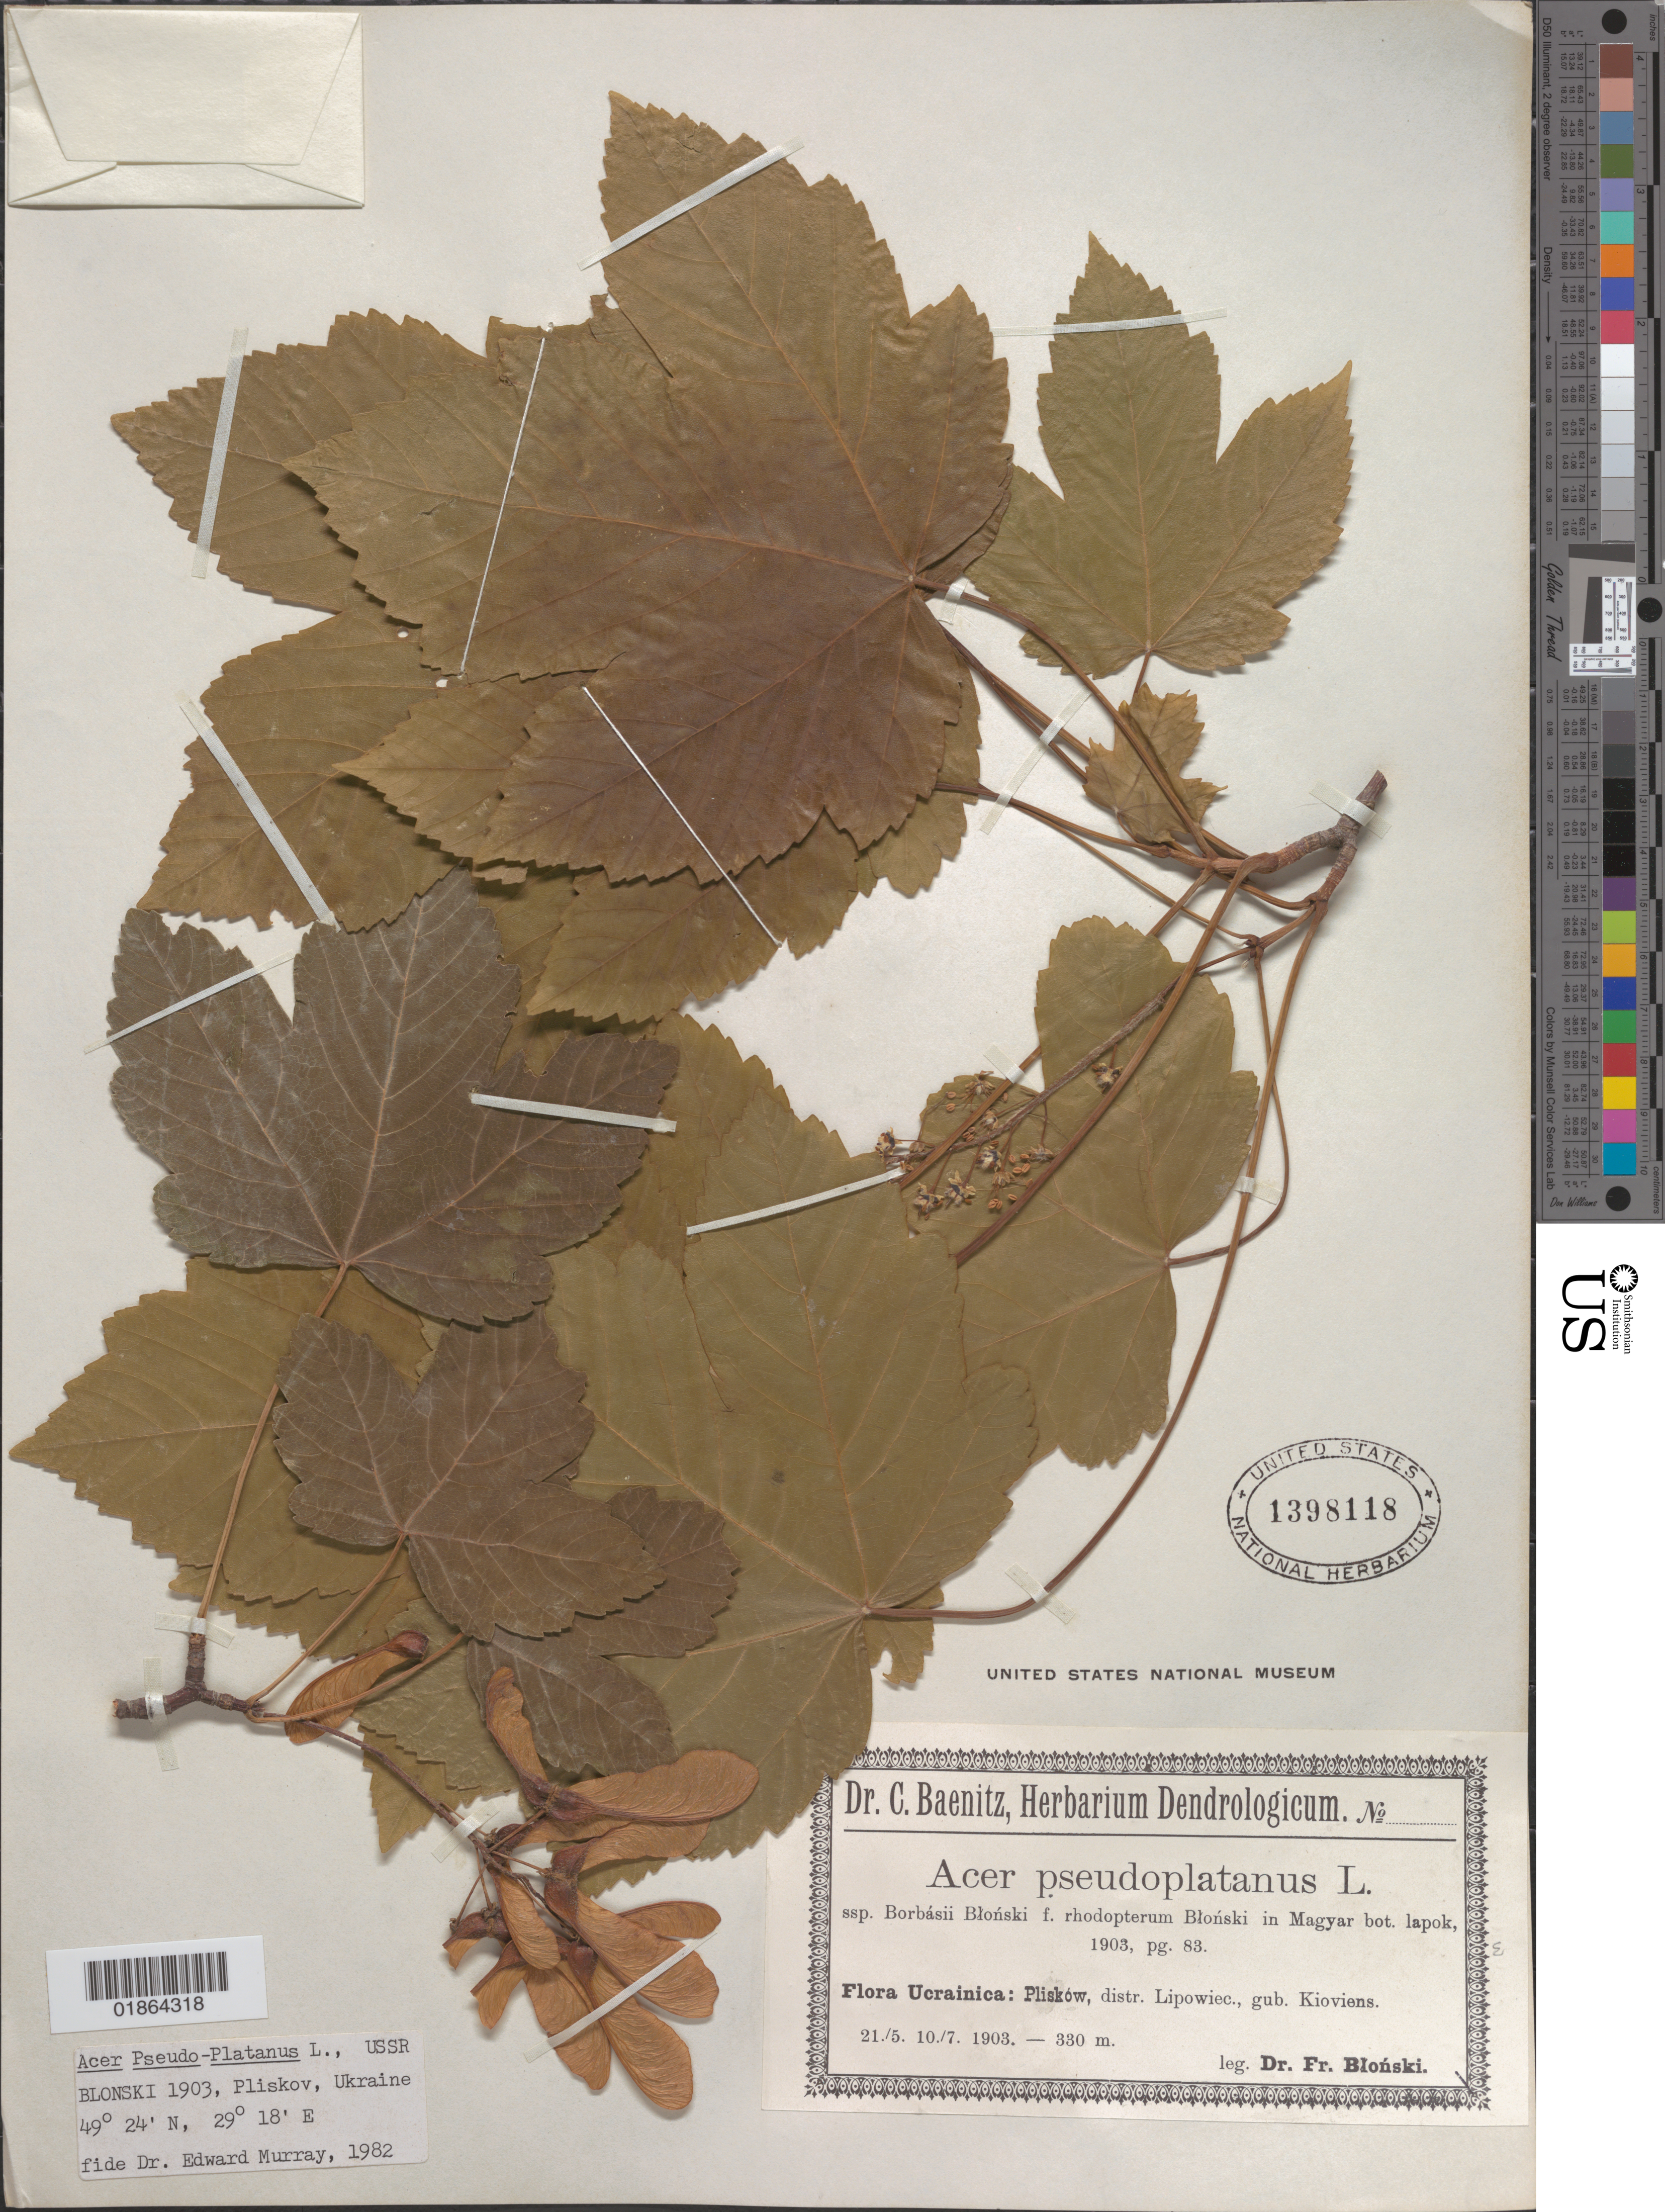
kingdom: Plantae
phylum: Tracheophyta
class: Magnoliopsida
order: Sapindales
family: Sapindaceae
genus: Acer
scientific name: Acer pseudoplatanus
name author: L.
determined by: Murray, Edward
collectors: F. Blonski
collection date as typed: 21./5. 10./7. 1903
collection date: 1903-05-21/1903-07-10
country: Poland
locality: Pliskóv, distr. Lipowiec., gub. Kioviens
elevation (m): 330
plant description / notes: Label says; "Flora Ucrainica" but other localities listed are in Poland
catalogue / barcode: US 1398118